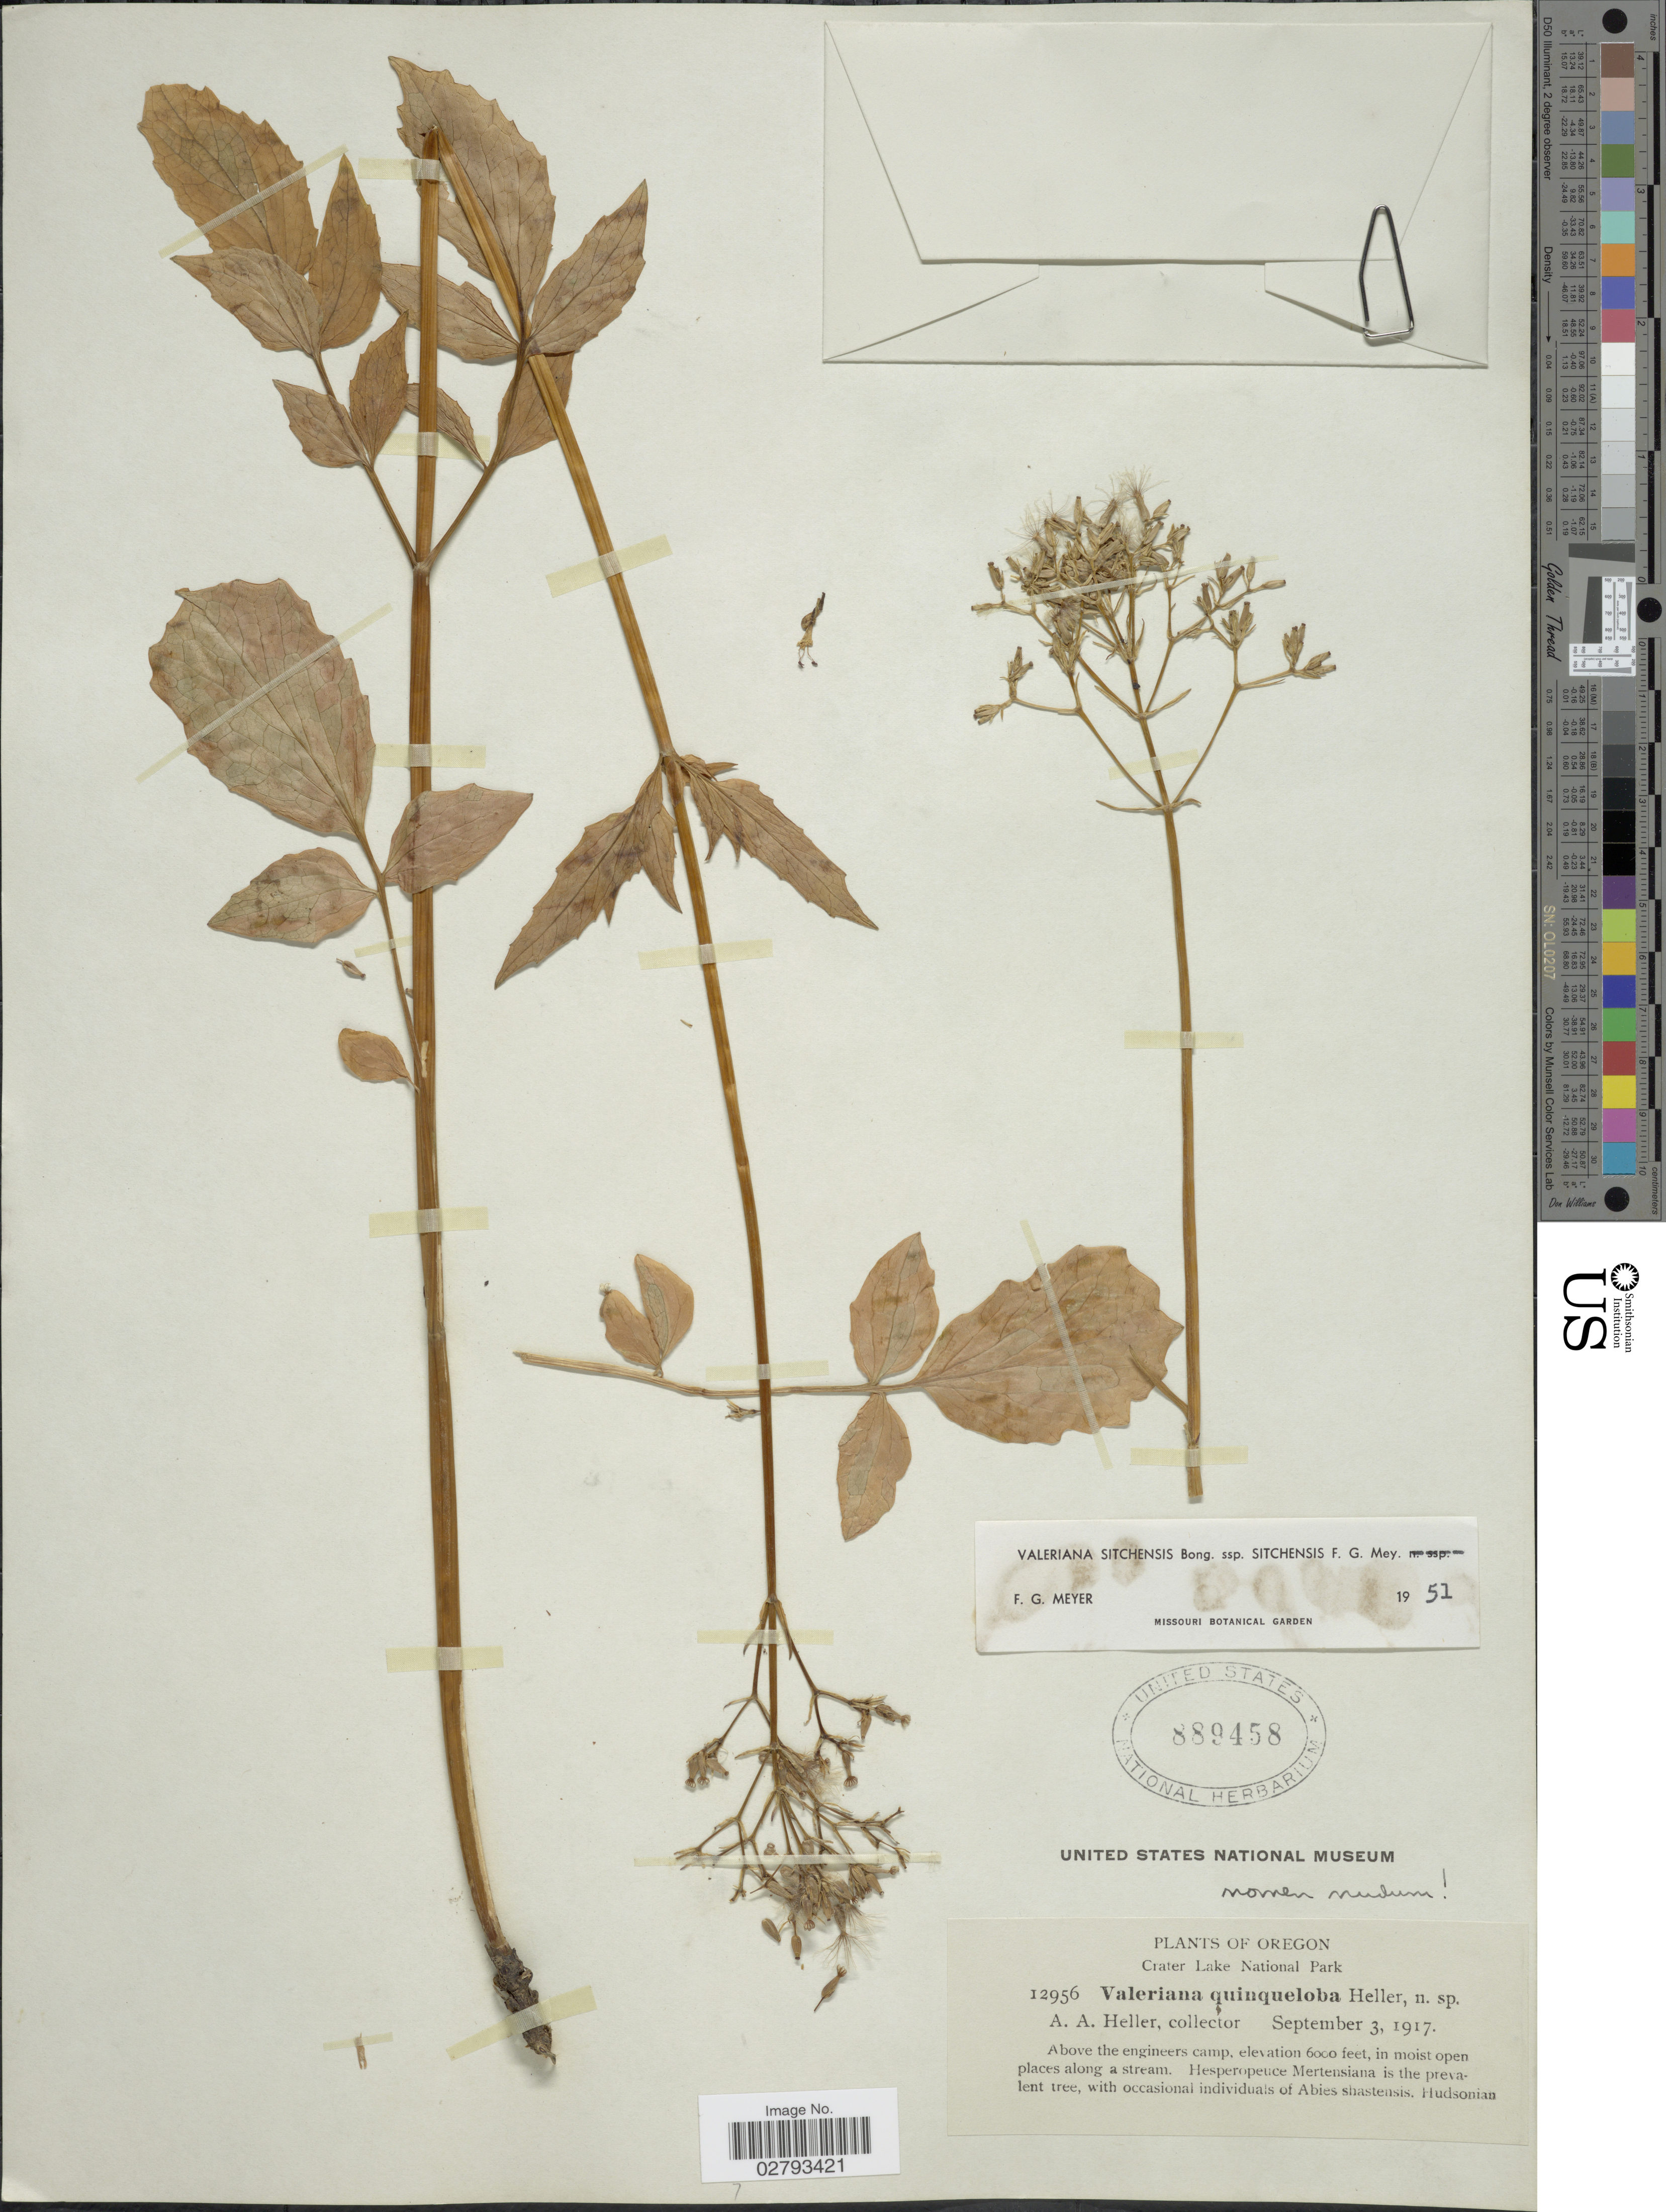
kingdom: Plantae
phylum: Tracheophyta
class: Magnoliopsida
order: Dipsacales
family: Caprifoliaceae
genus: Valeriana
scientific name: Valeriana sitchensis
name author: Bong.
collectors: A. A. Heller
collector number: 12956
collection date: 1917-09-03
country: United States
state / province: Oregon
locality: Crater Lake National Park. Above the engineers camp.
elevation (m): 1829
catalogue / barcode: US 889458